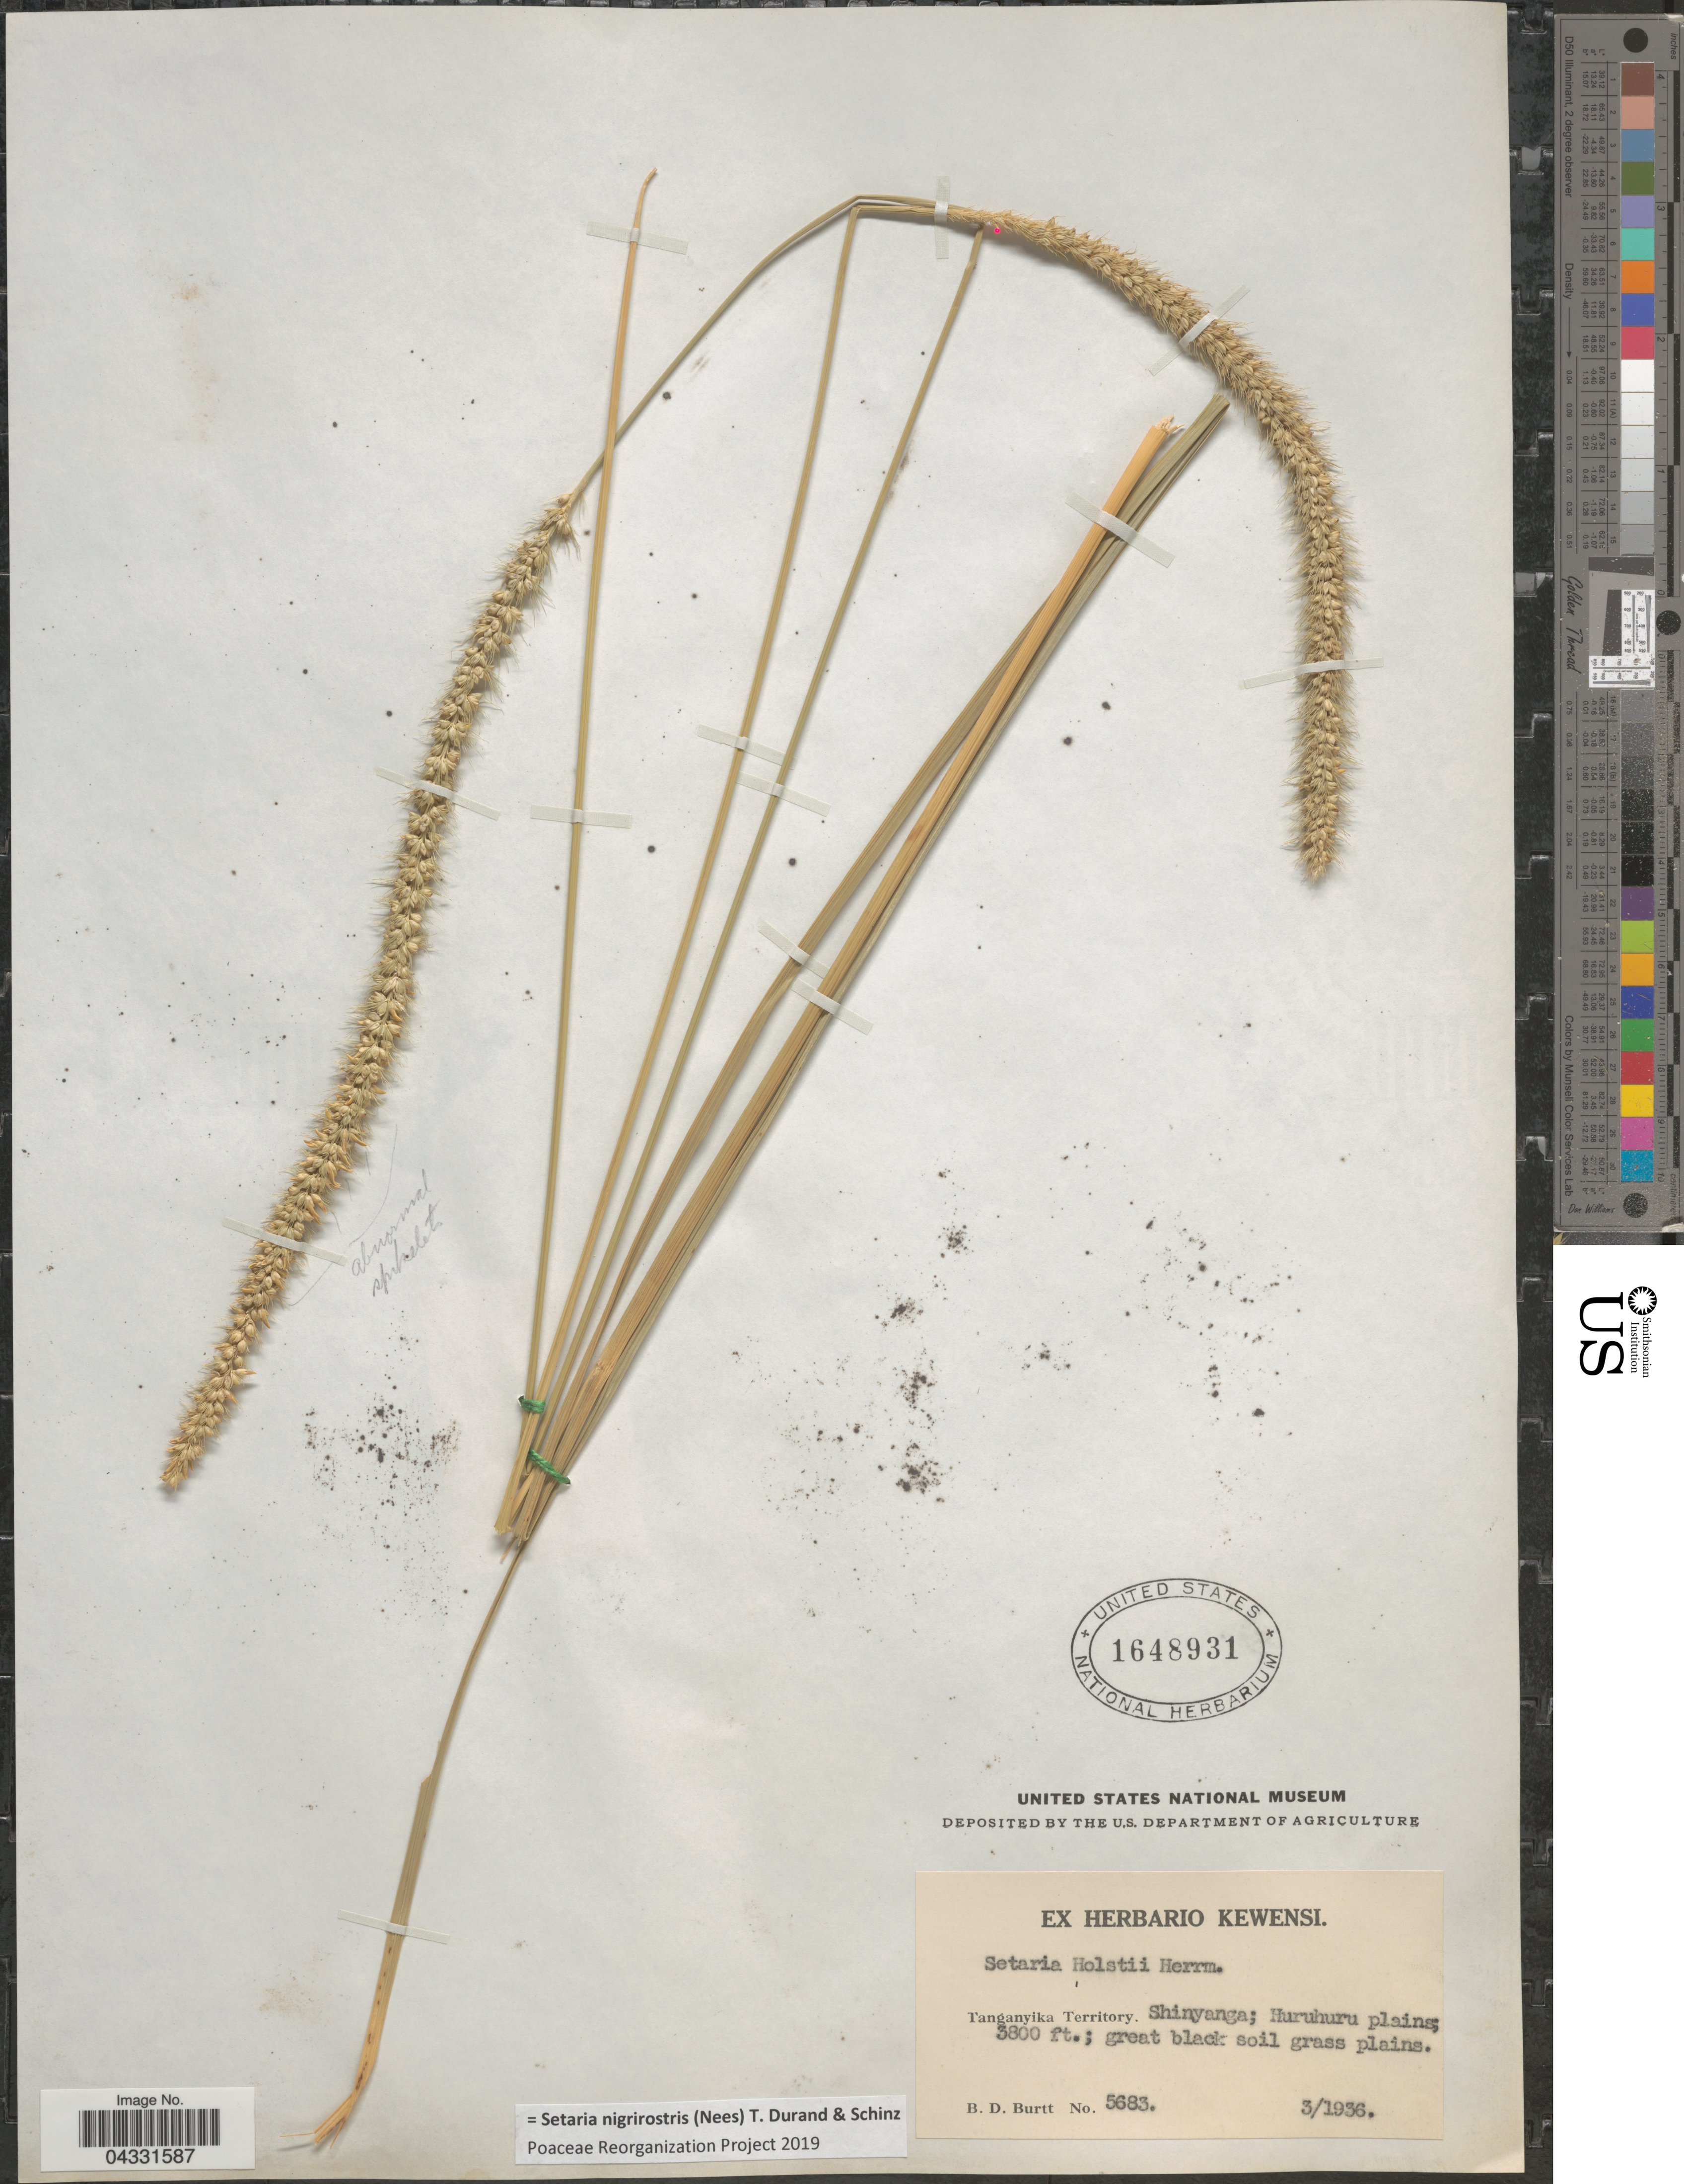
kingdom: Plantae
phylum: Tracheophyta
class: Liliopsida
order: Poales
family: Poaceae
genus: Setaria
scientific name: Setaria nigrirostris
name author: (Nees) Durand & Schinz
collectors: B. D. Burtt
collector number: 5683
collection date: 1936-03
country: Tanzania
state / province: Shinyanga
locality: Tanganyika Territory. Shinyanga; Huruhuru plains.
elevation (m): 1158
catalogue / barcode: US 1648931